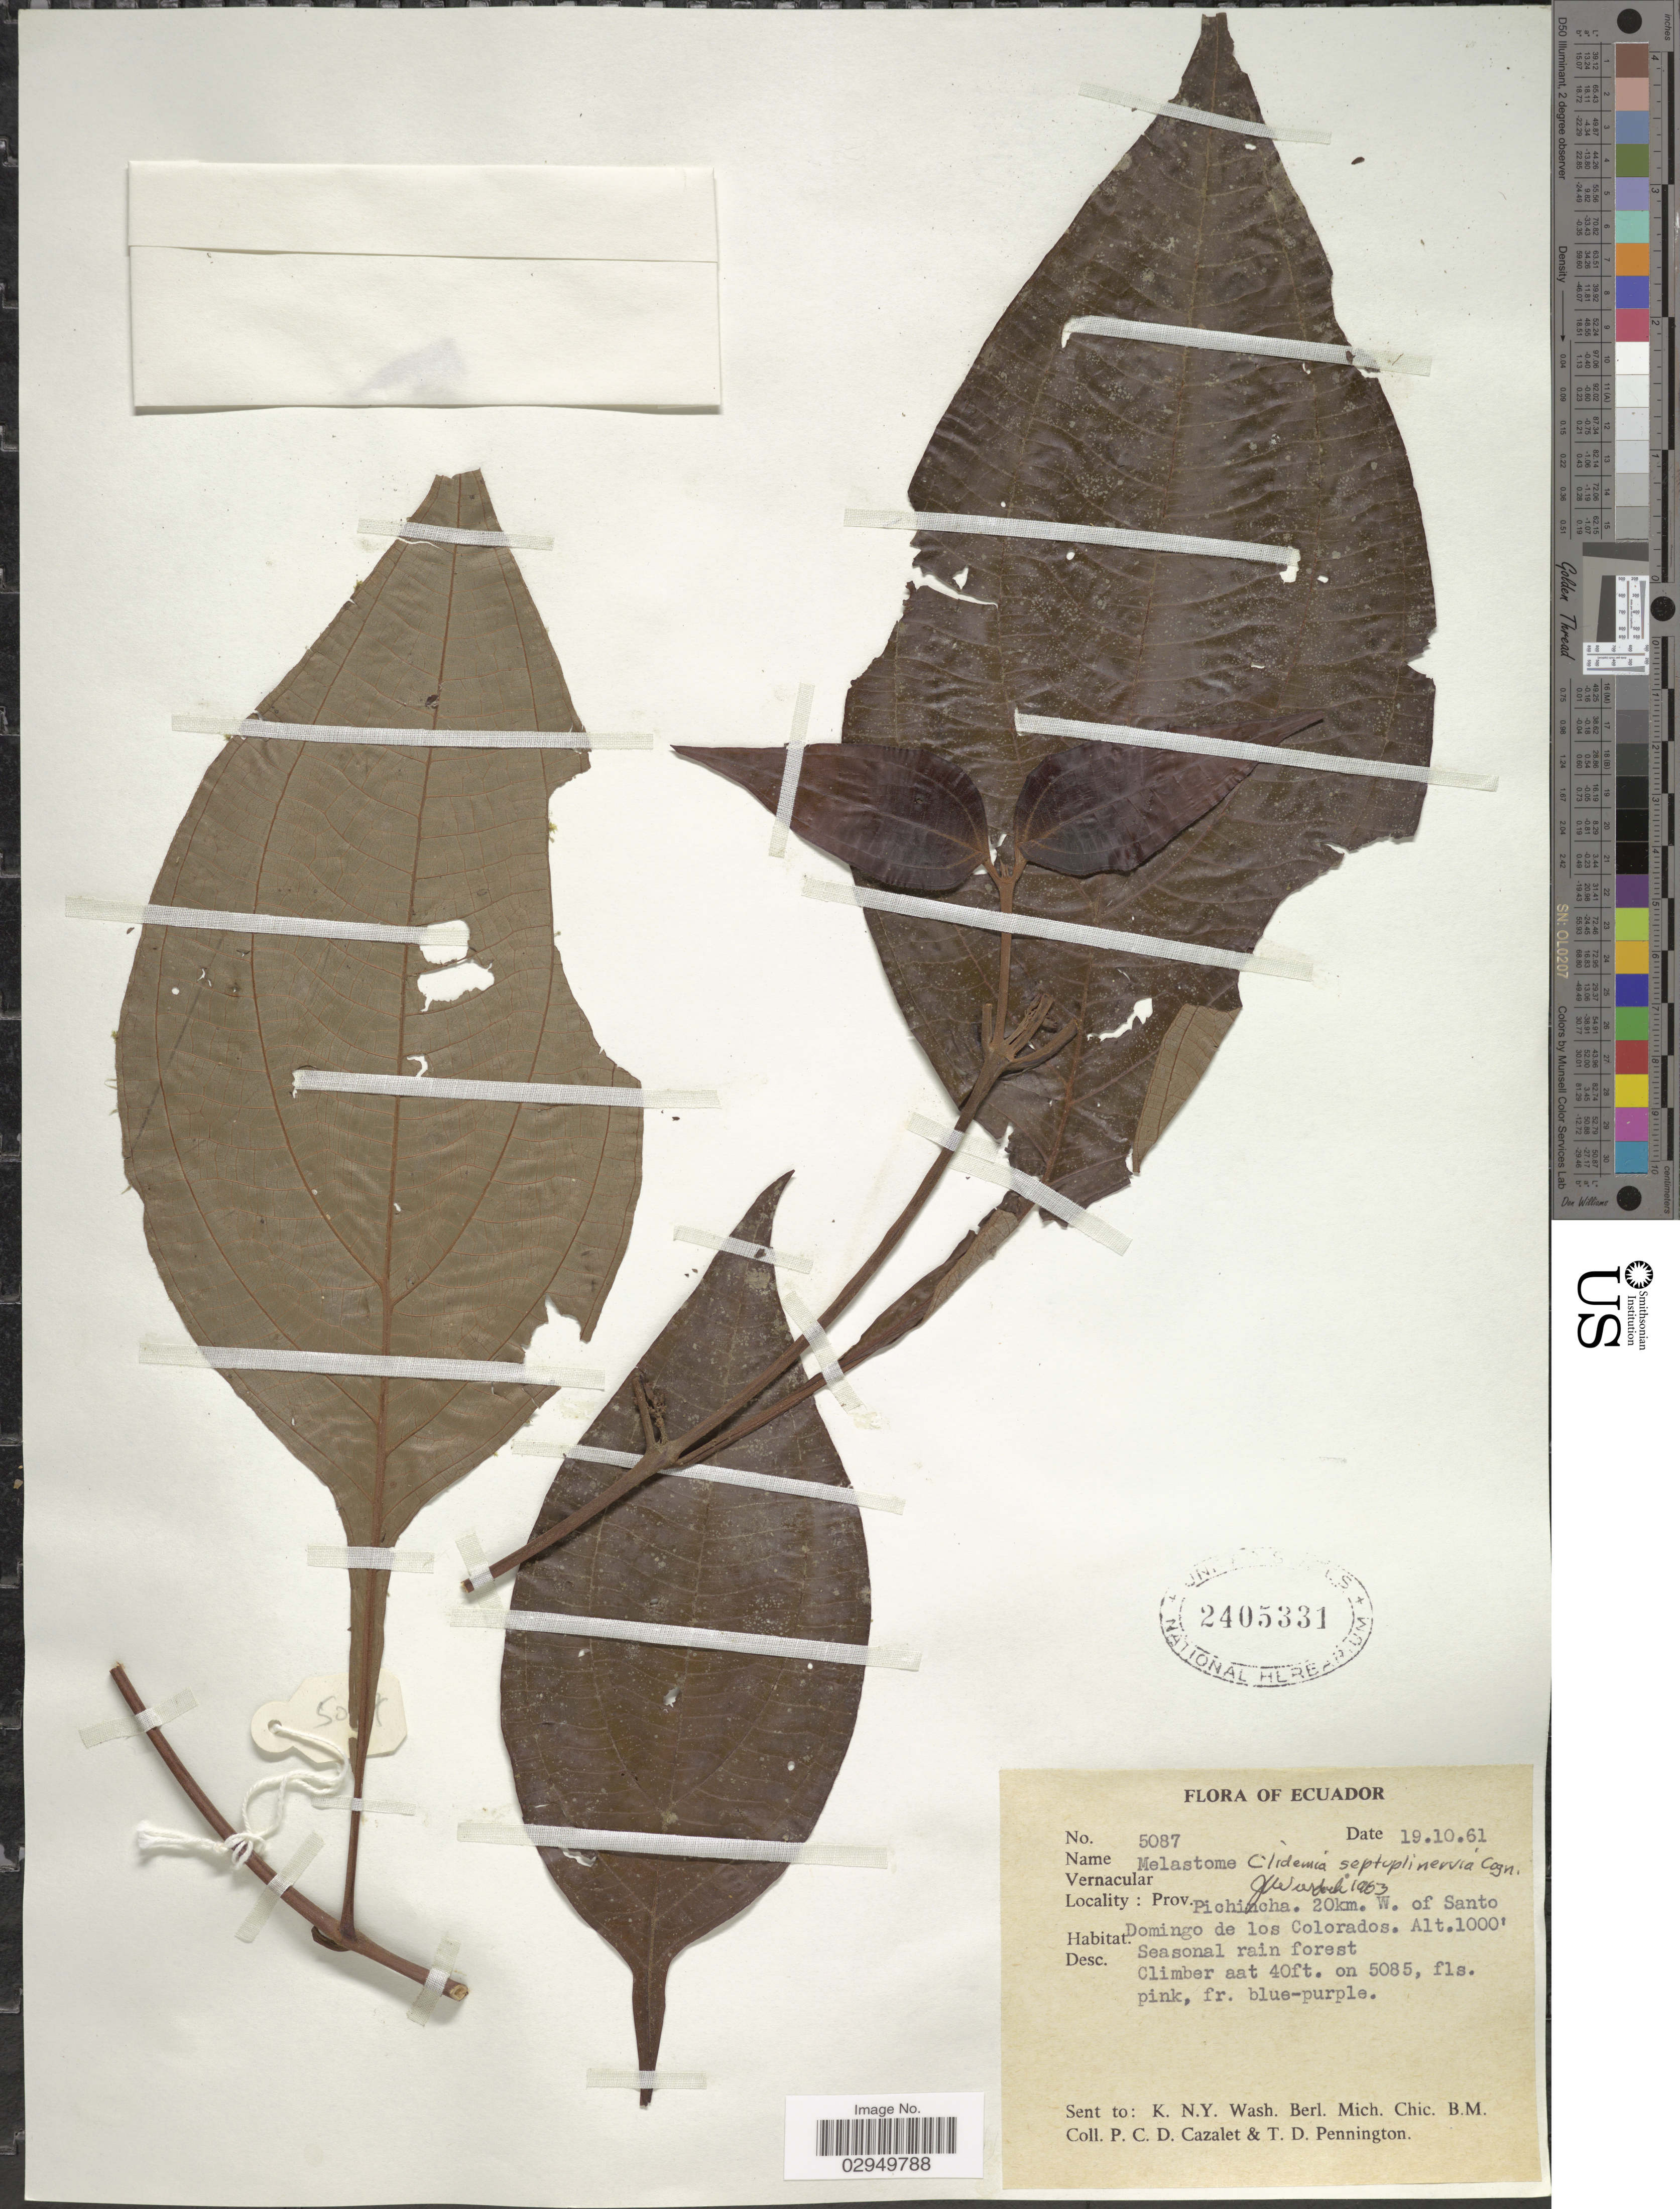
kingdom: Plantae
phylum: Tracheophyta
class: Magnoliopsida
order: Myrtales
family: Melastomataceae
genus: Clidemia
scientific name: Clidemia septuplinervia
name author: Cogn.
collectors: P. C. D. Cazalet & T. D. Pennington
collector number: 5087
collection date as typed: Transcribed d/m/y: 19/10/61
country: Ecuador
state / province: Pichincha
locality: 20km. W. of Santo Domingo de los Colorados.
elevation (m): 305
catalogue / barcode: US 2405331